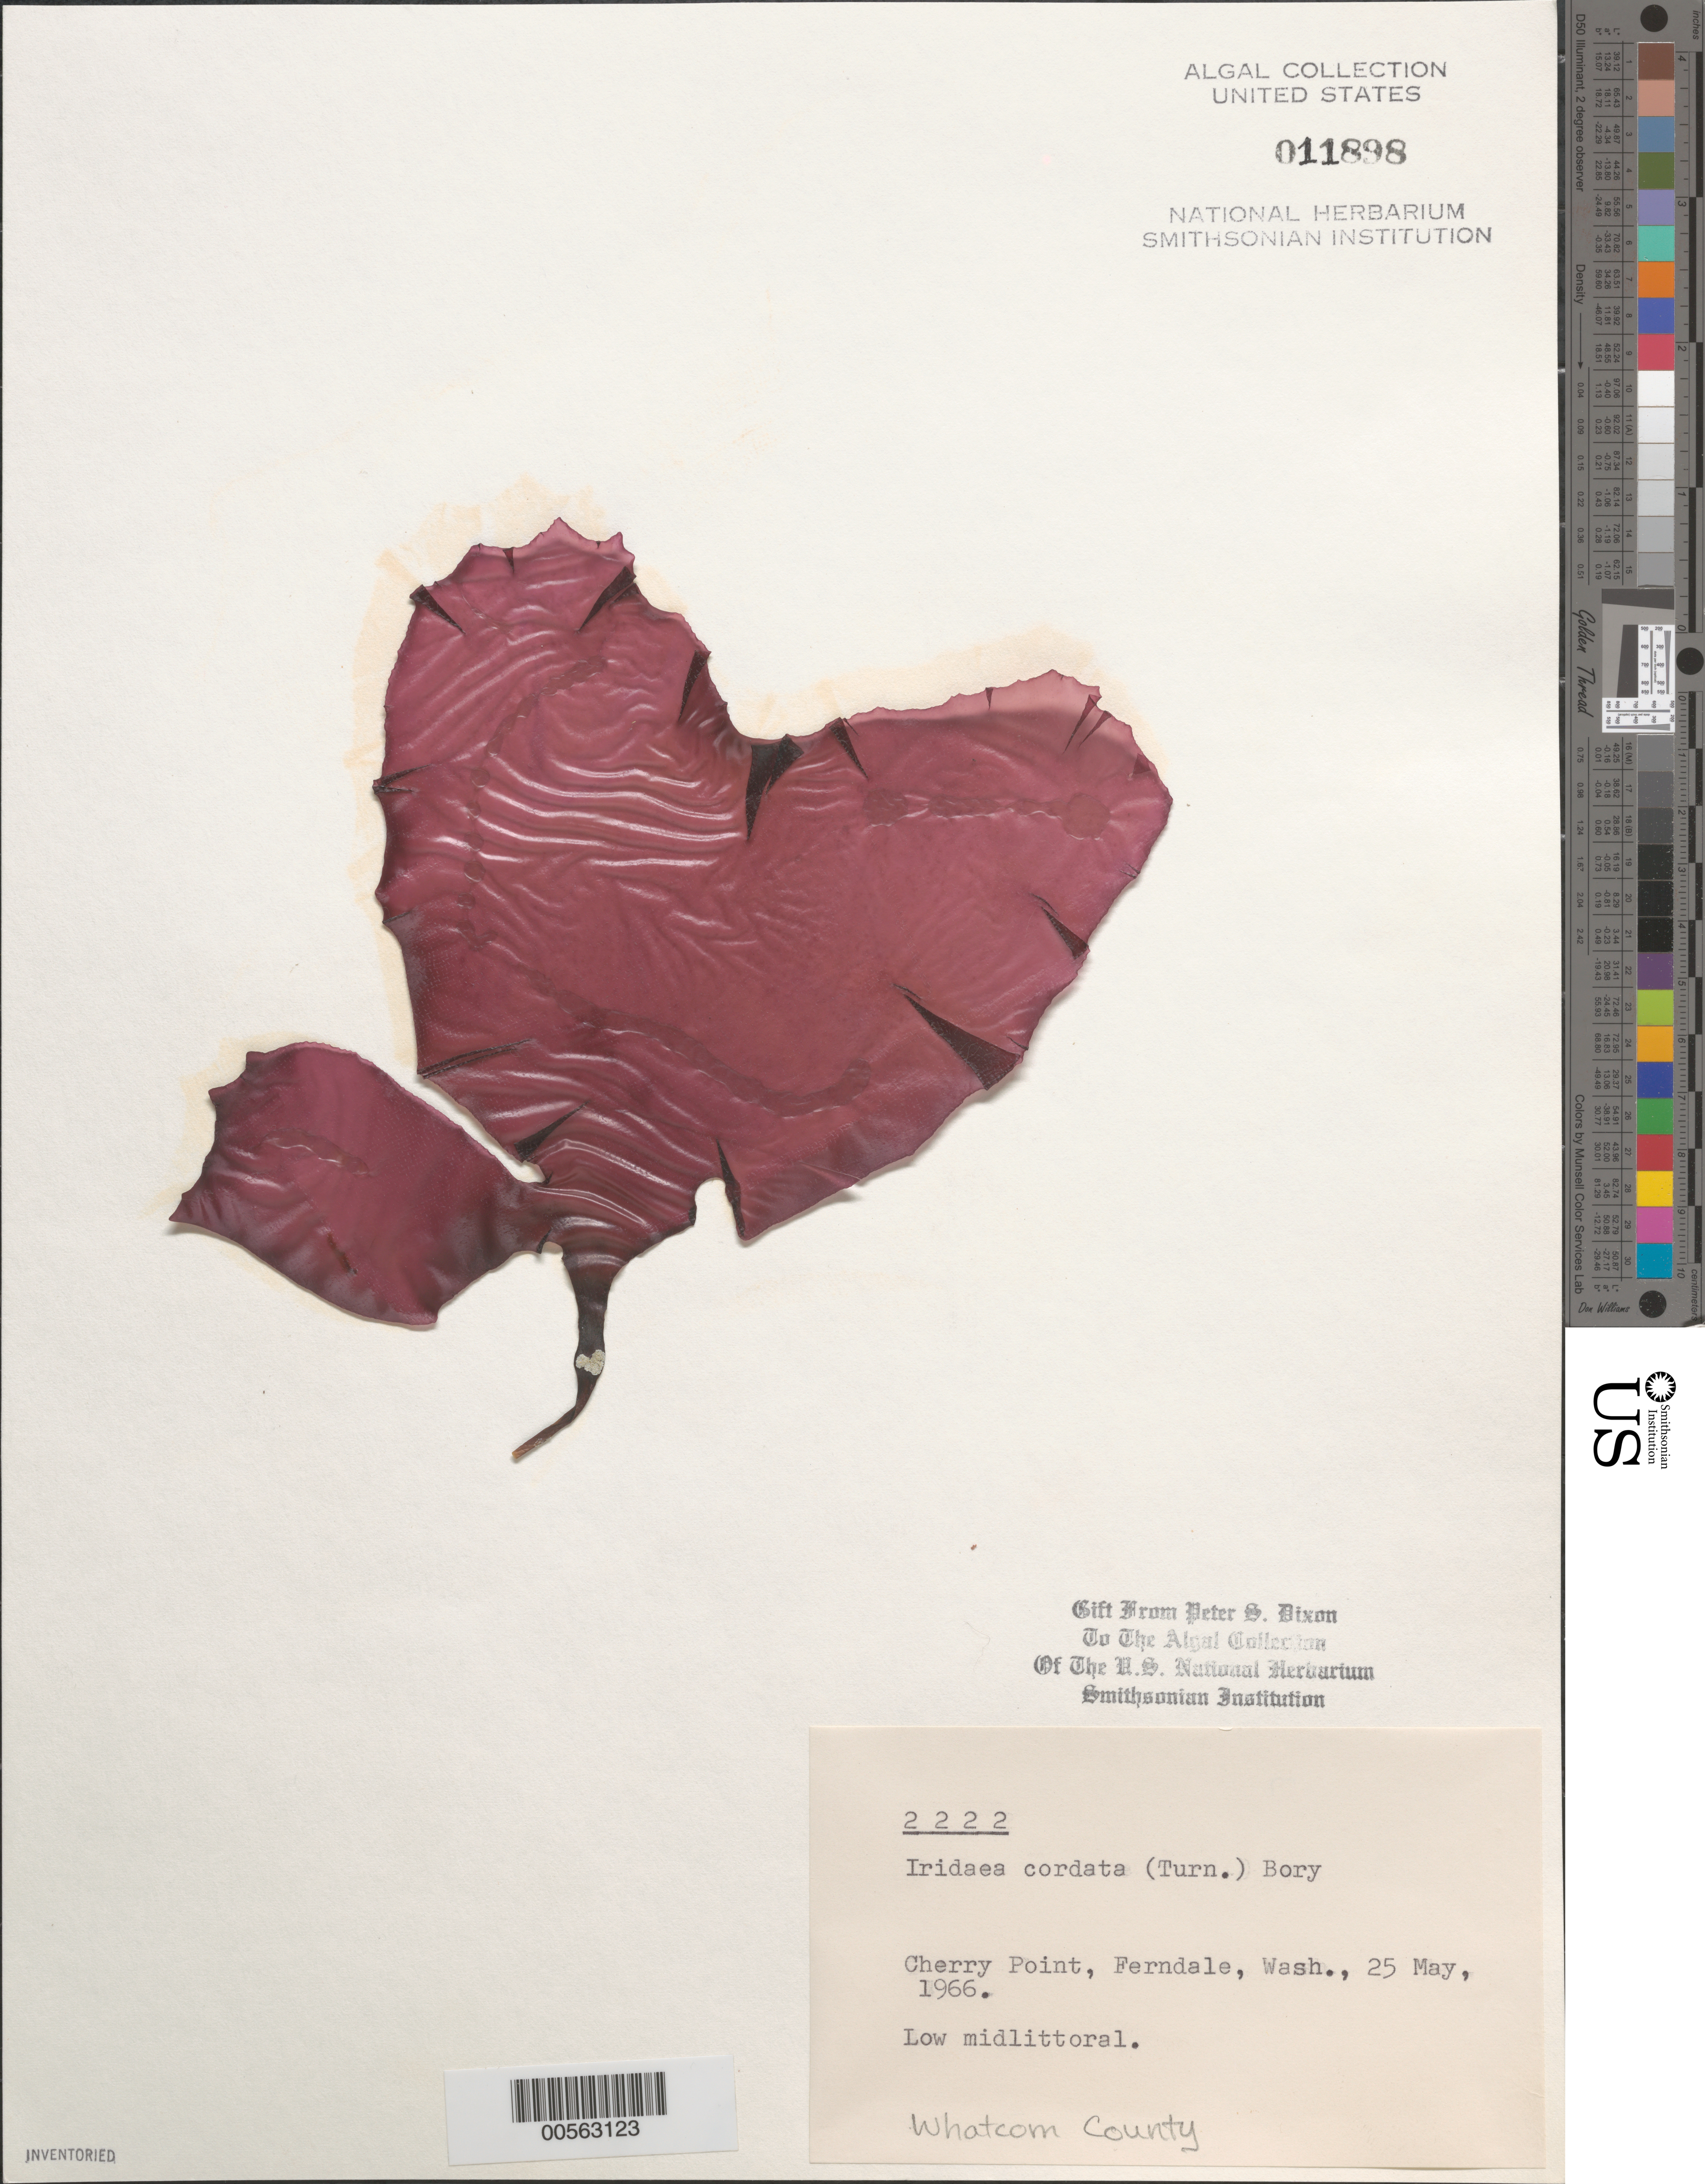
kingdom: Plantae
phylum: Rhodophyta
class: Florideophyceae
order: Gigartinales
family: Gigartinaceae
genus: Iridaea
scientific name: Iridaea cordata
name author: (Turner) Bory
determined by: Dixon, P. S.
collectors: P. S. Dixon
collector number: PSD 2222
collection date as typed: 25 May 1966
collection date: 1966-05-25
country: United States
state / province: Washington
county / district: Whatcom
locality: Cherry Point, Ferndale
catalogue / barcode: US 11898